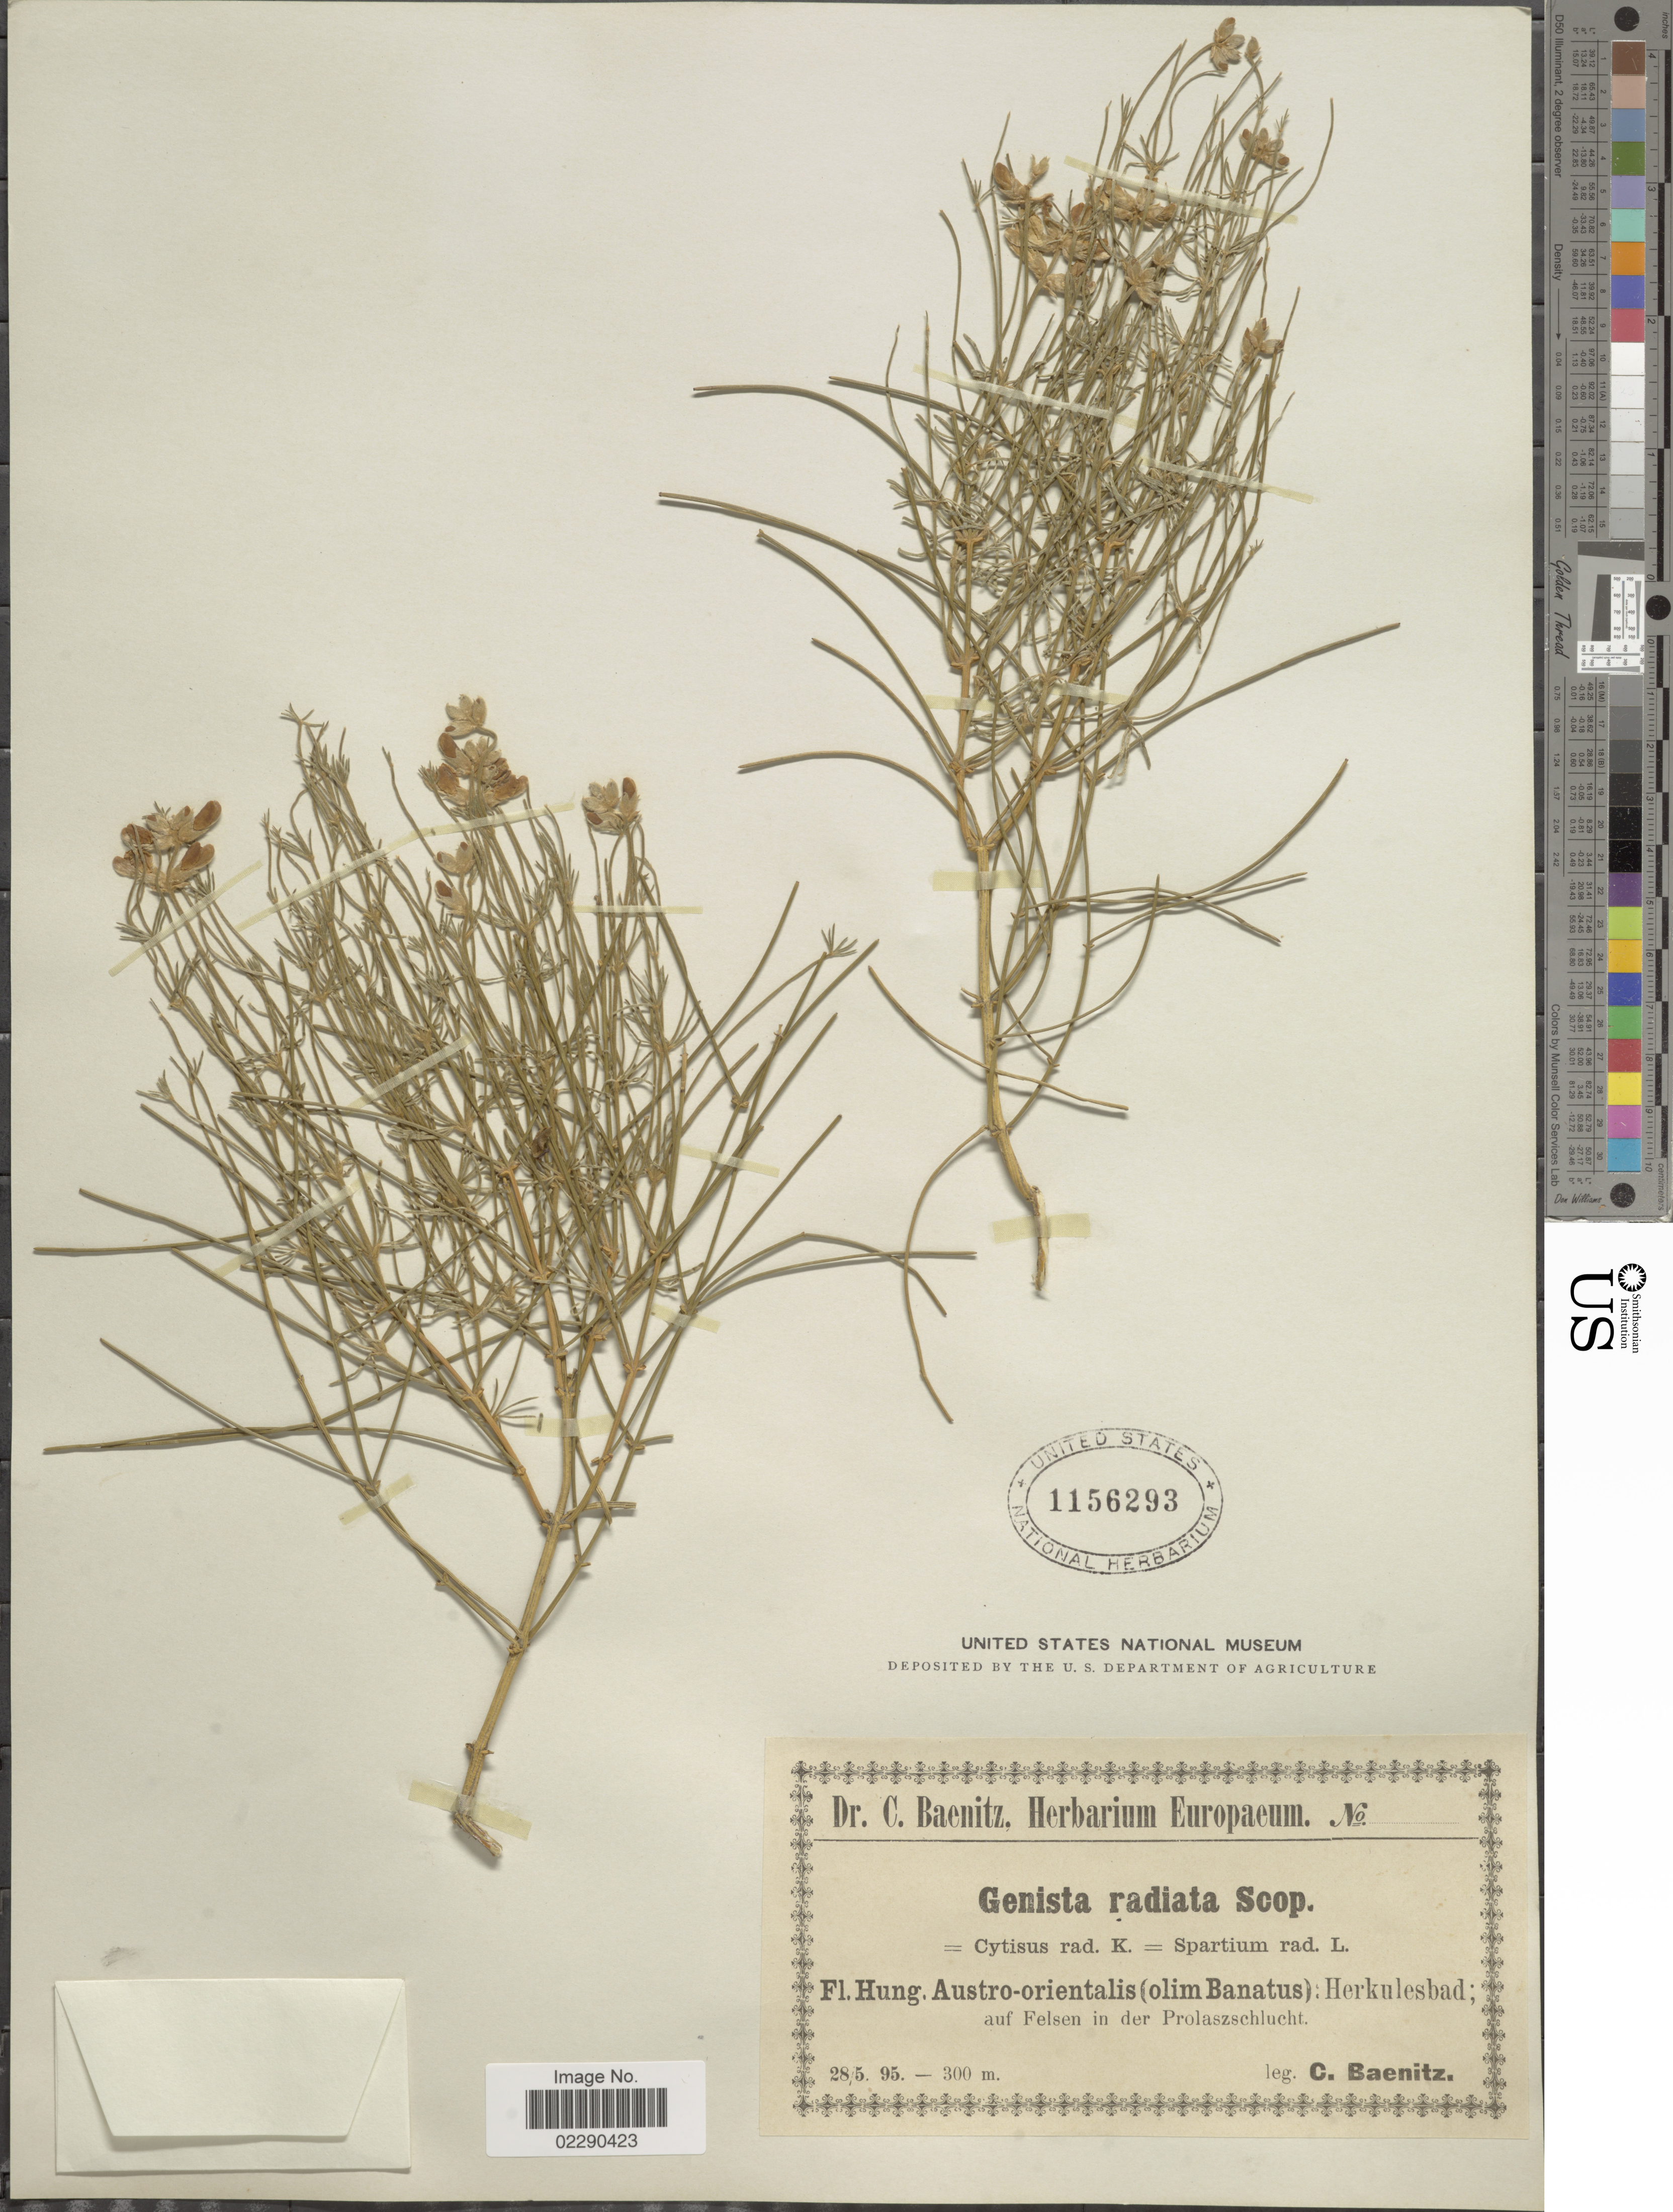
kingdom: Plantae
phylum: Tracheophyta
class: Magnoliopsida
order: Fabales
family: Fabaceae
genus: Genista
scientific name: Genista radiata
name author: (L.) Scop.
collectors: C. G. Baenitz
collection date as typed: Transcribed d/m/y: 28/5/95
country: Hungary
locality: Hung. Austro-orientalis (olim Banatus), Herkulesbad, auf Felsen in der Prolaszschlucht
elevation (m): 300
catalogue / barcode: US 1156293